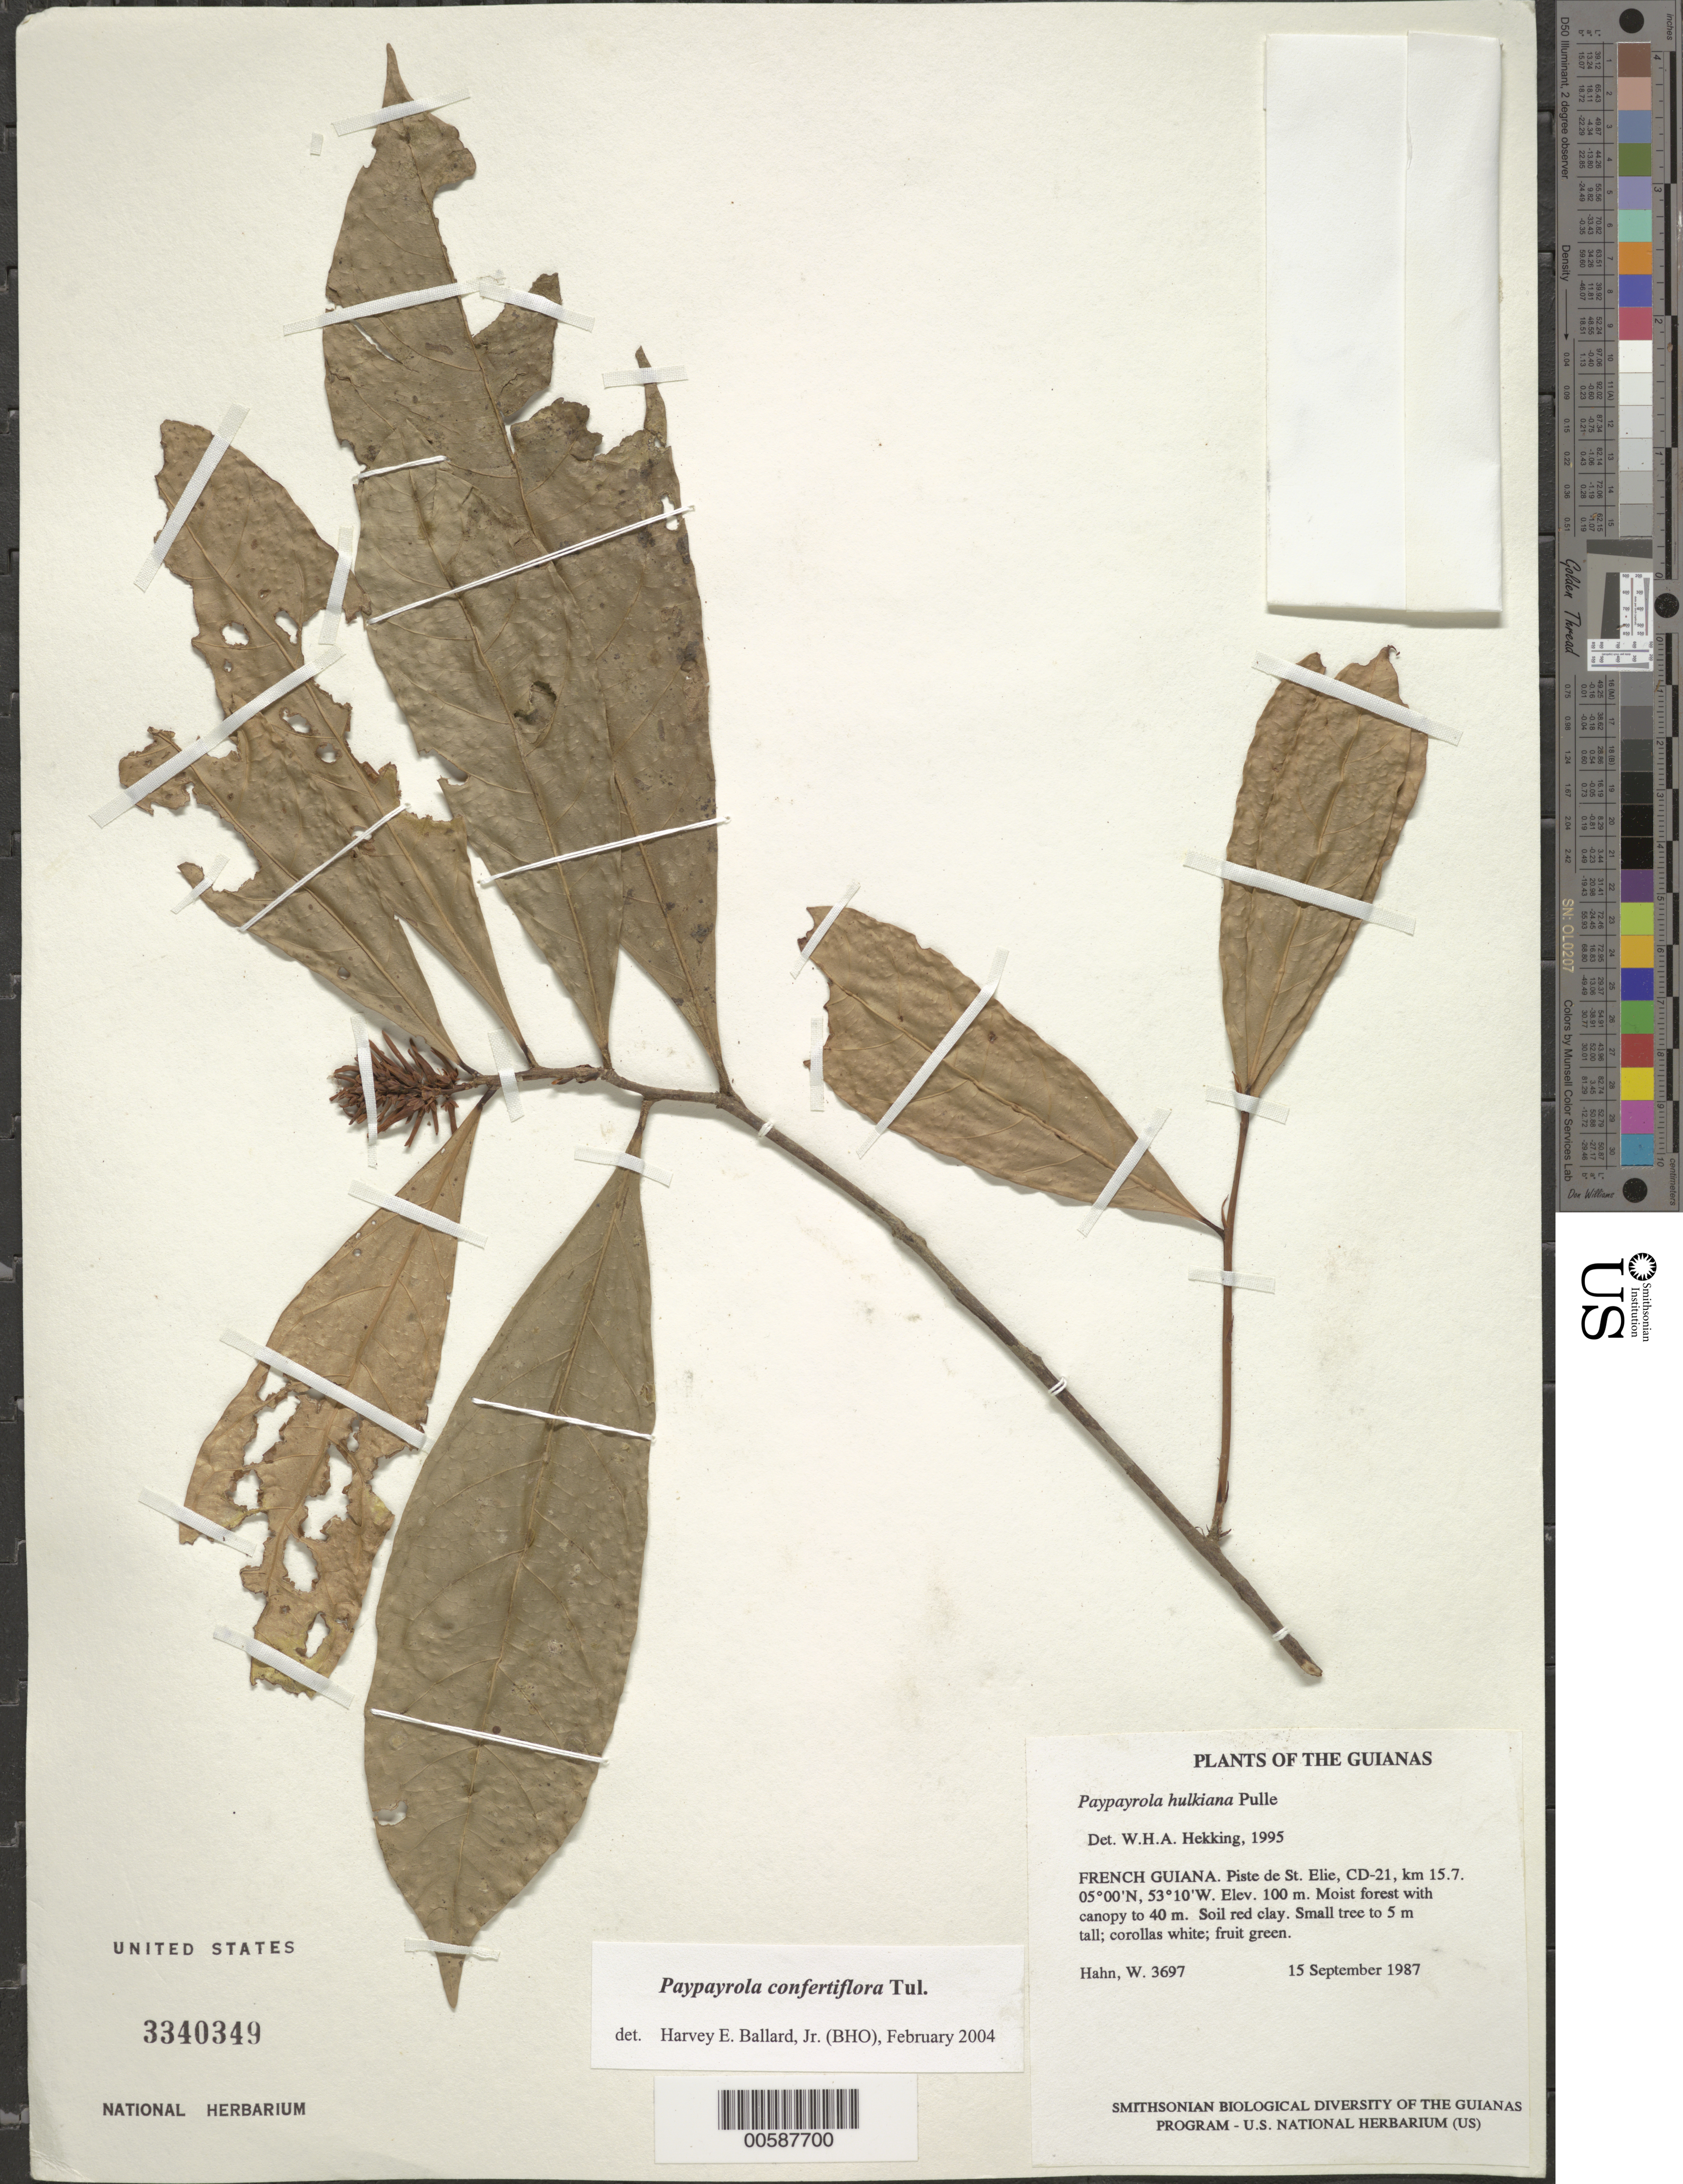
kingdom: Plantae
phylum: Tracheophyta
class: Magnoliopsida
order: Malpighiales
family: Violaceae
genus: Paypayrola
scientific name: Paypayrola confertiflora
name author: Tul.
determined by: Ballard, Harvey E.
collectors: W. Hahn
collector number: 3697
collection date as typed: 15 September 1987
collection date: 1987-09-15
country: French Guiana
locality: Piste de St. Elie, CD-21, km 15.7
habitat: Moist forest with canopy to 40 m. Soil red clay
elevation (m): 100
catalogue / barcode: US 3340349